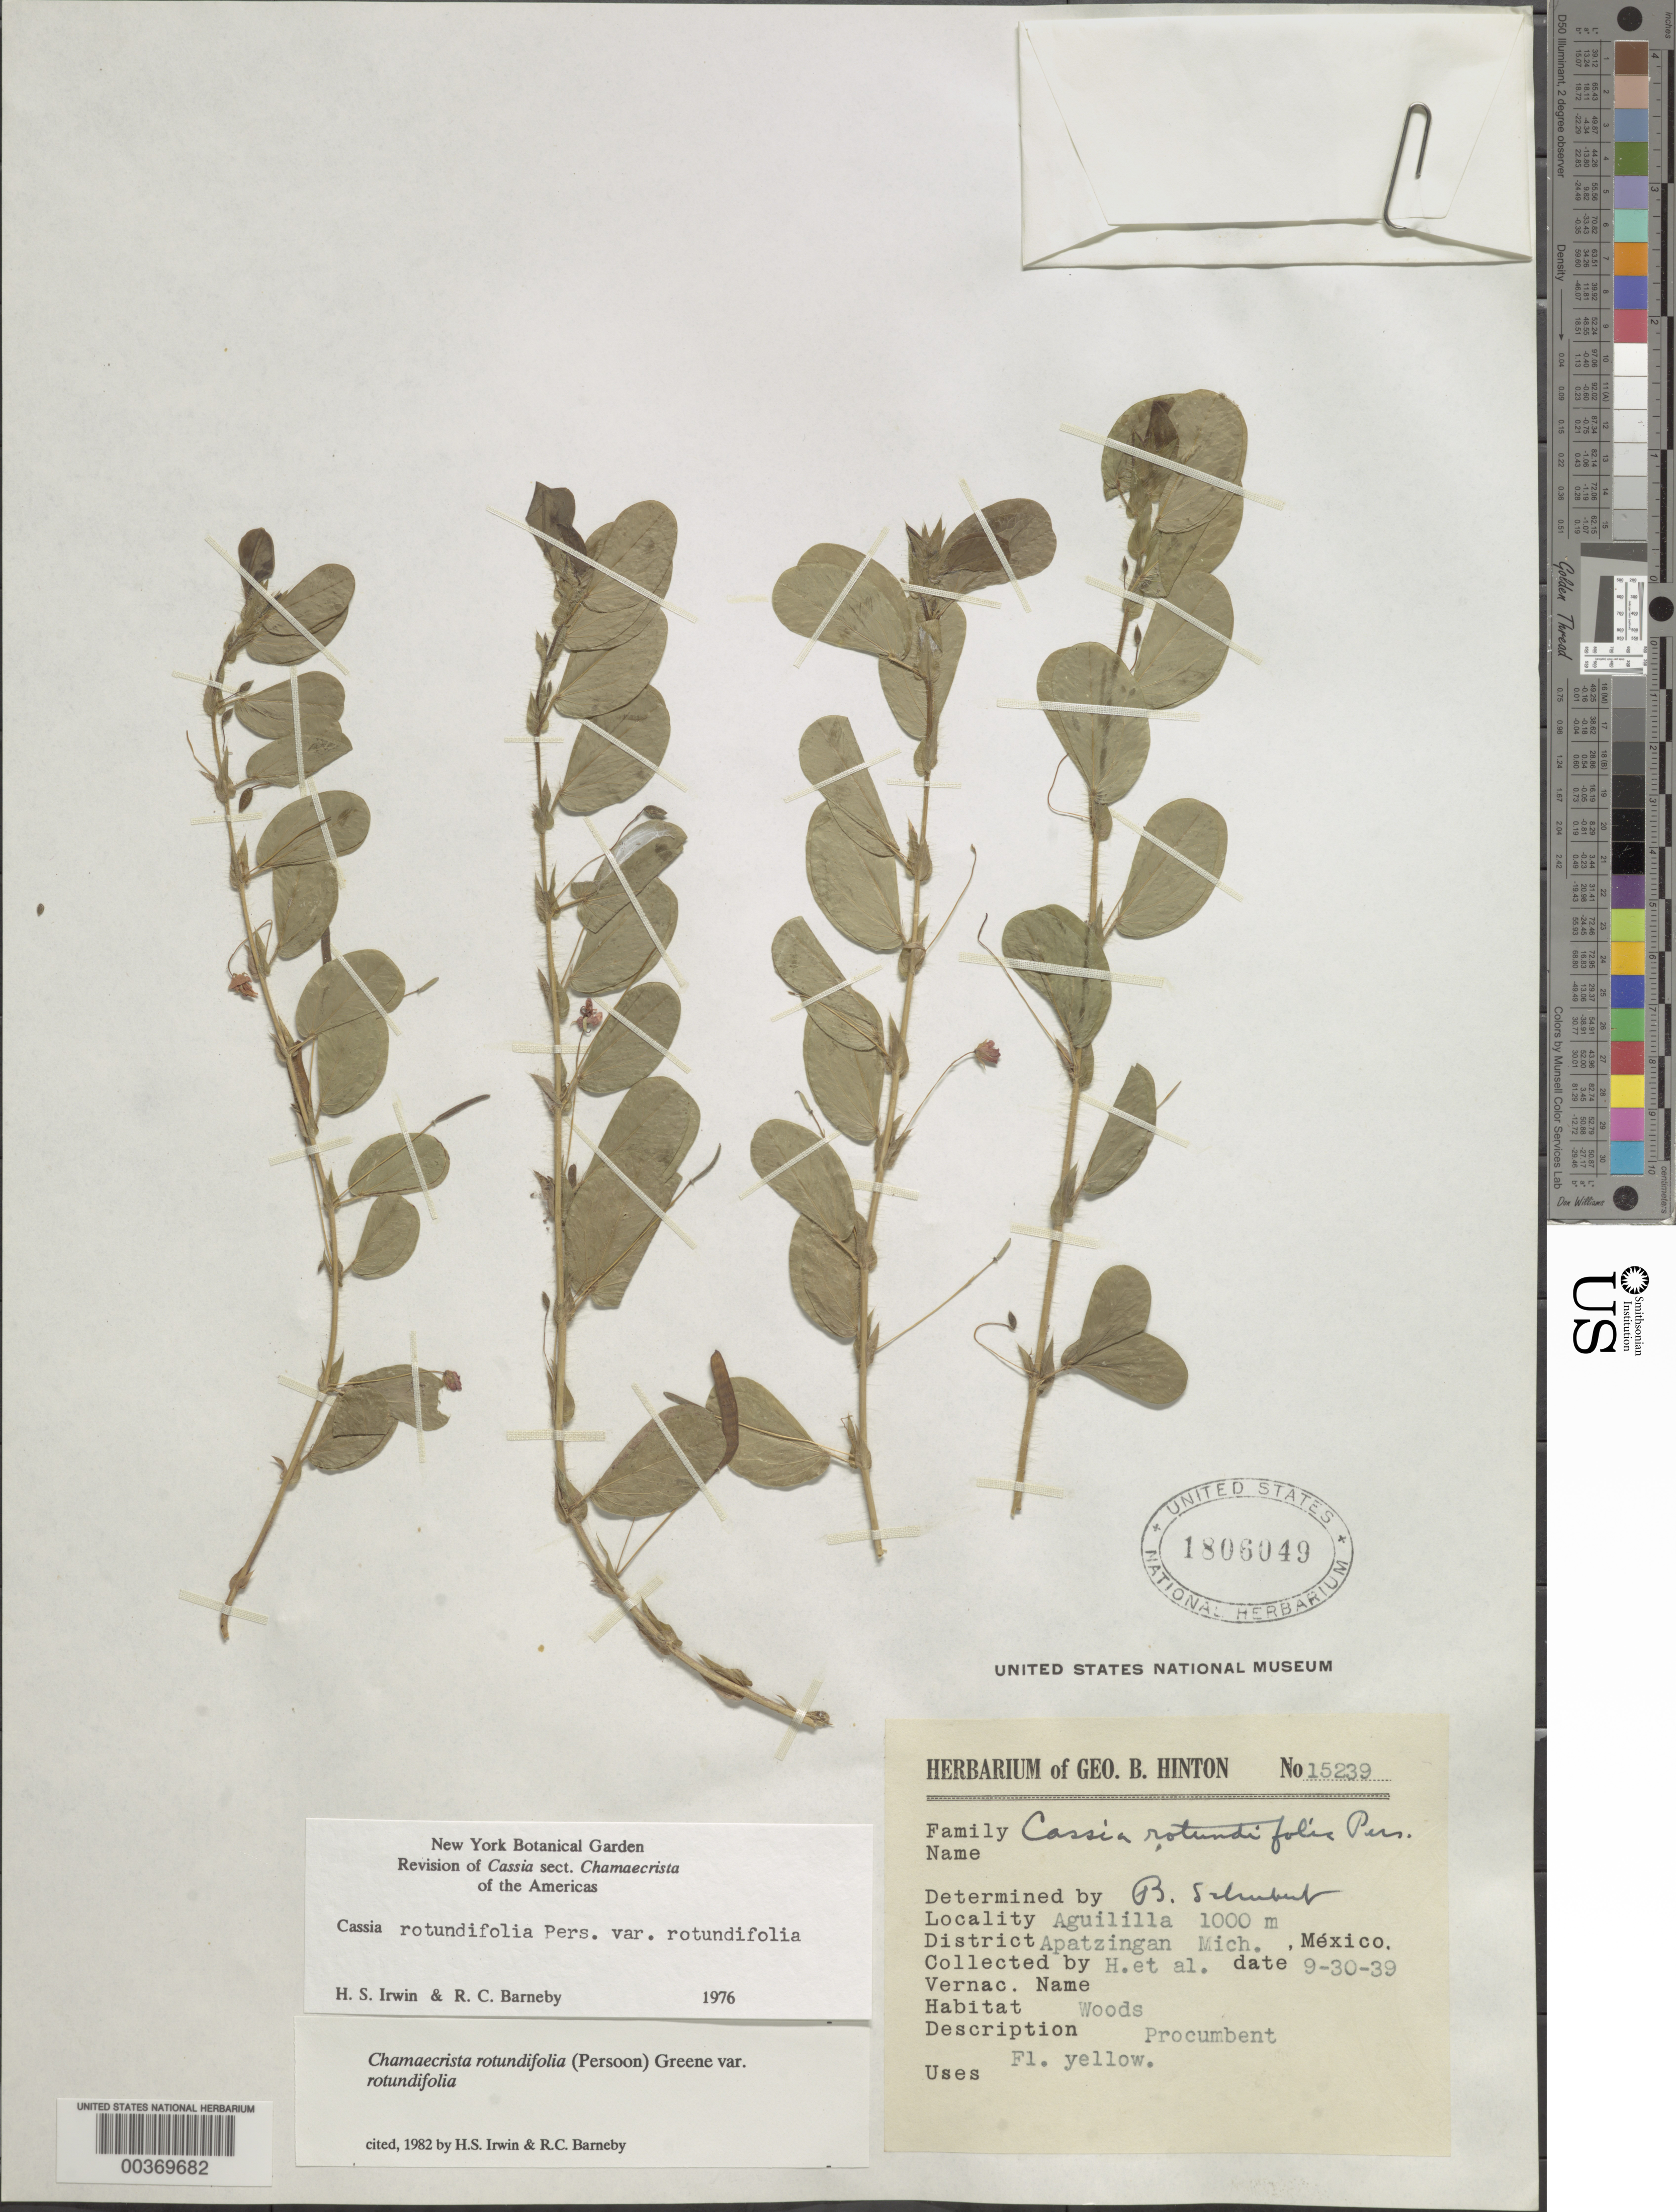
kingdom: Plantae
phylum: Tracheophyta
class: Magnoliopsida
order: Fabales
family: Fabaceae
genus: Chamaecrista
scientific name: Chamaecrista rotundifolia var. rotundifolia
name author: (Pers.) Greene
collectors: G. B. Hinton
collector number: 15239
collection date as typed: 30 Sep 1939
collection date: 1939-09-30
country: Mexico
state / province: Michoacán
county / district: Apatzingán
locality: Aguililla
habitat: Woods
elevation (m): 1000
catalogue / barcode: US 1806049